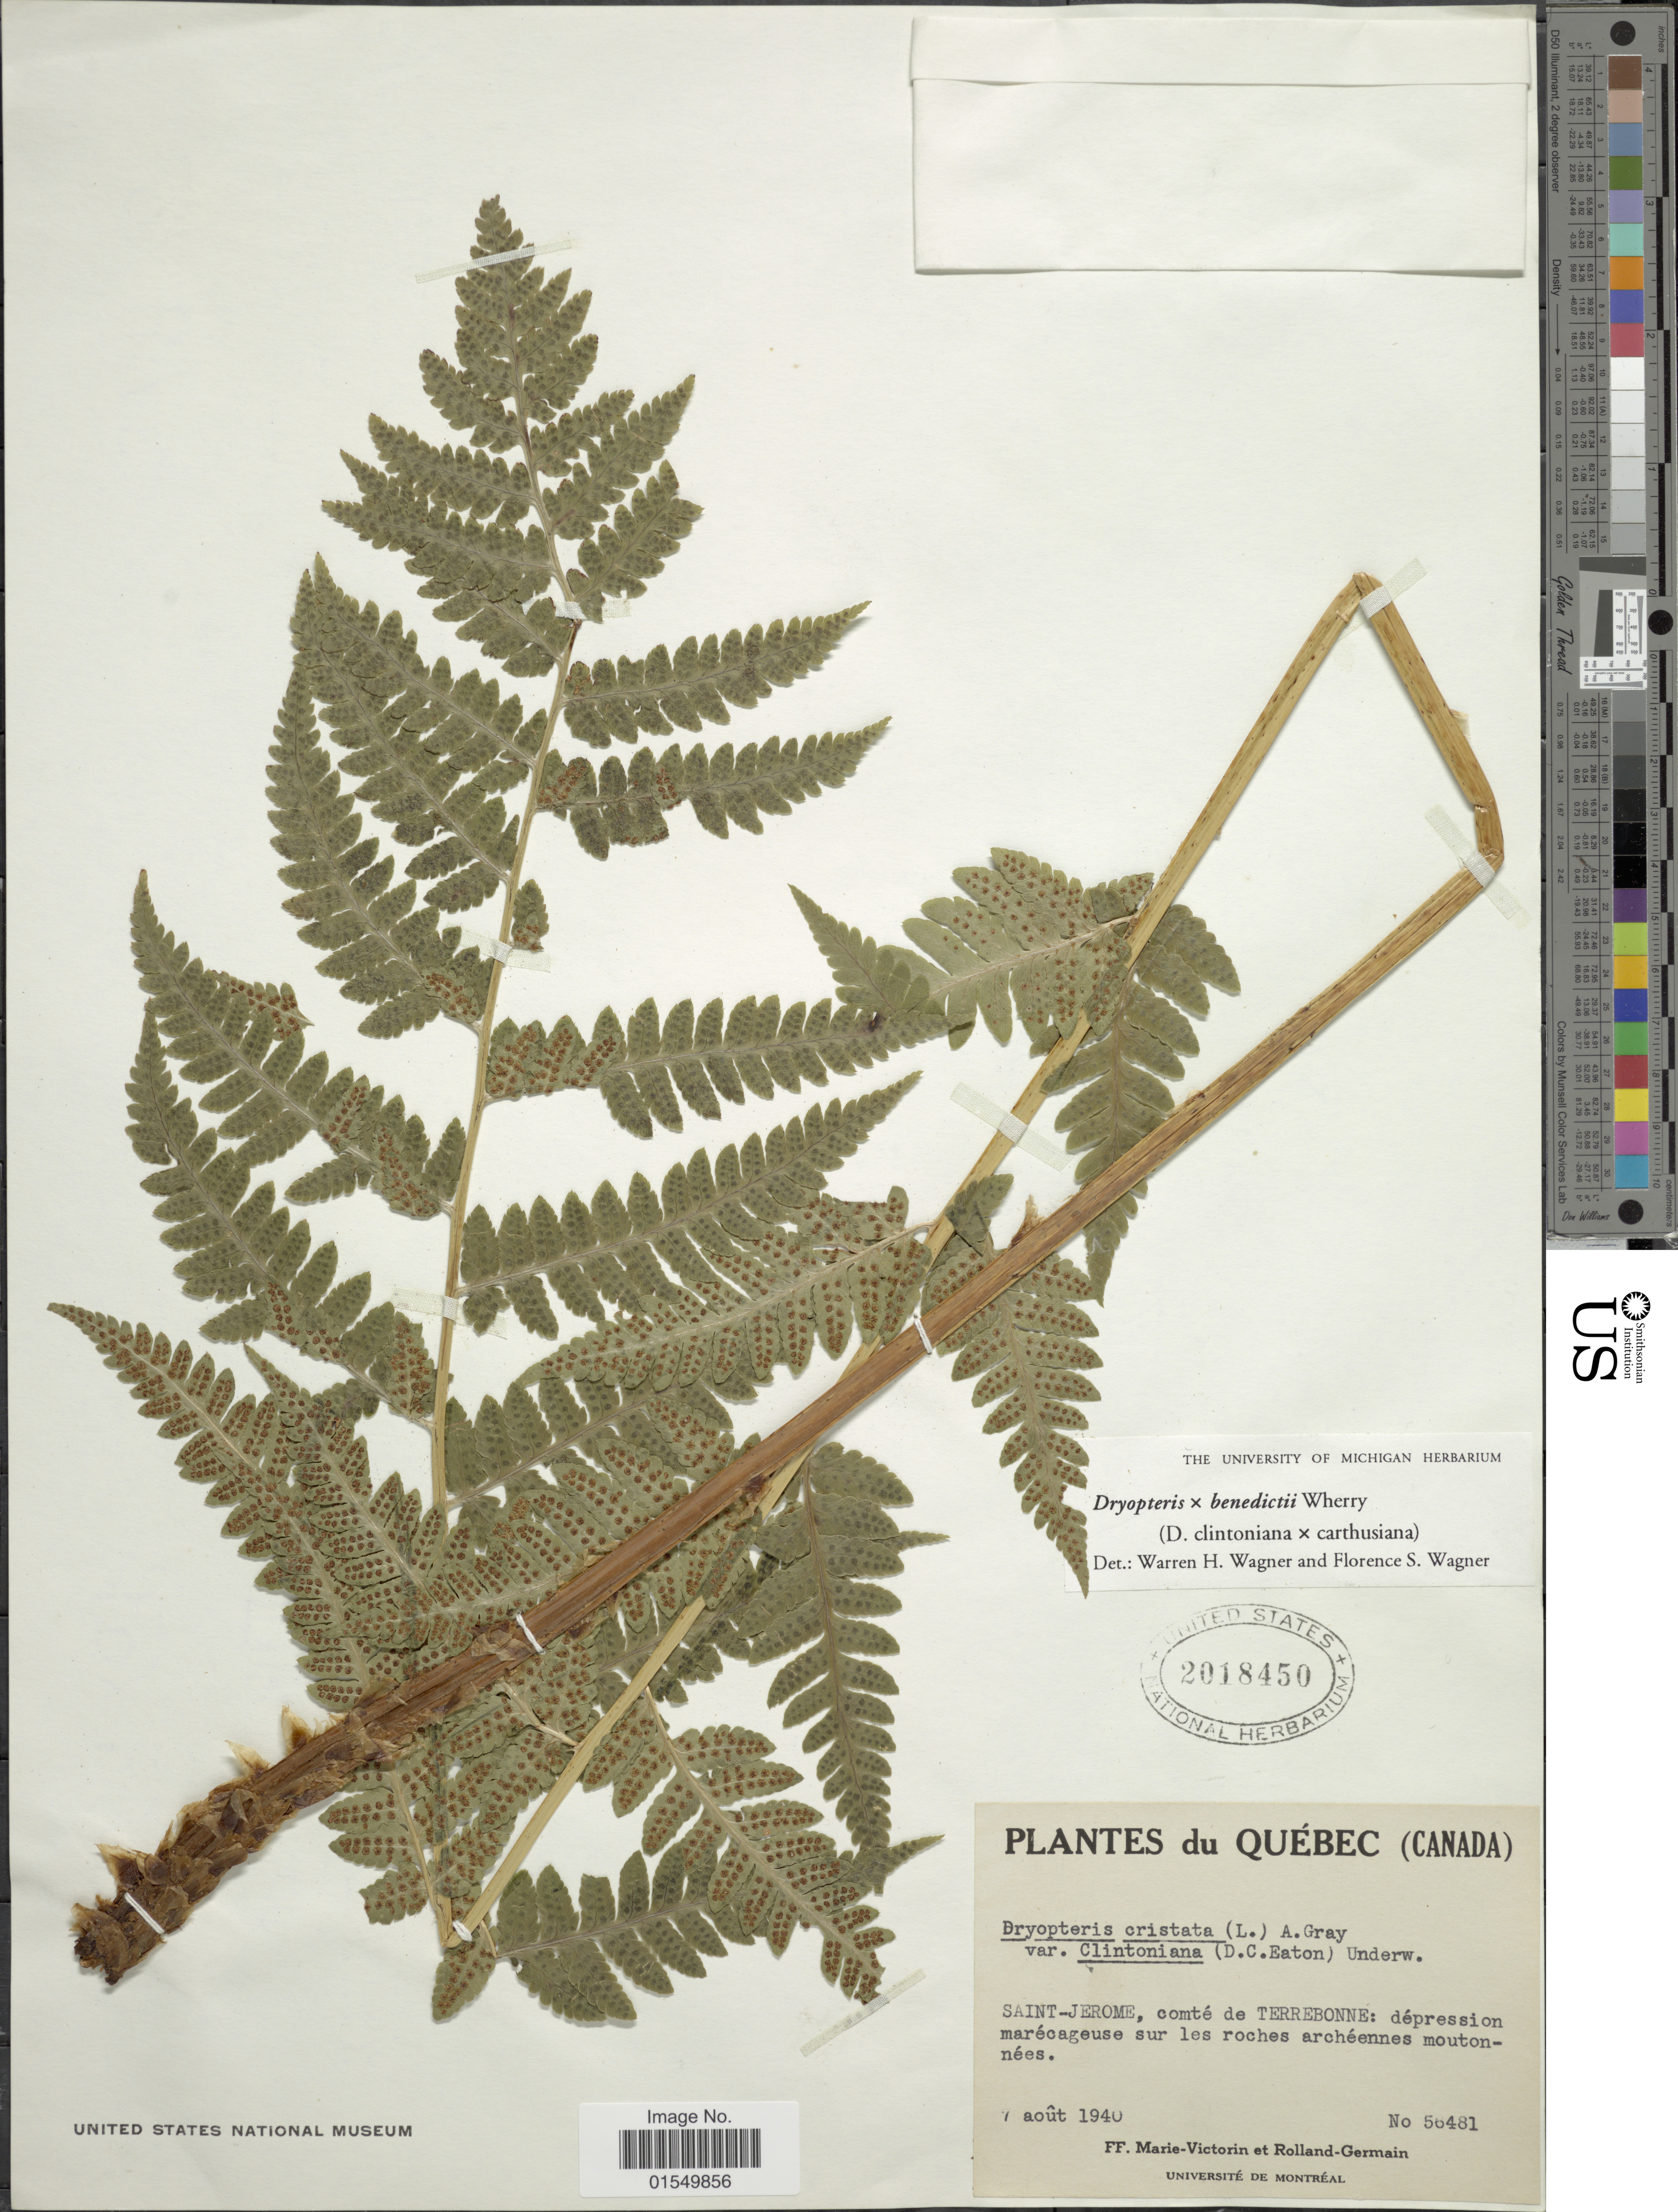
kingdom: Plantae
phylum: Tracheophyta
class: Polypodiopsida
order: Polypodiales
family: Dryopteridaceae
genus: Dryopteris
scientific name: Dryopteris x benedictii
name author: (Farw.) Wherry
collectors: Fr. Marie-Victorin & Rolland-Germain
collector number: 5!481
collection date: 1940-08-07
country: Canada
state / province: Quebec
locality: Saint-Jerome, comte de Terrebonne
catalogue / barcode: US 2018450